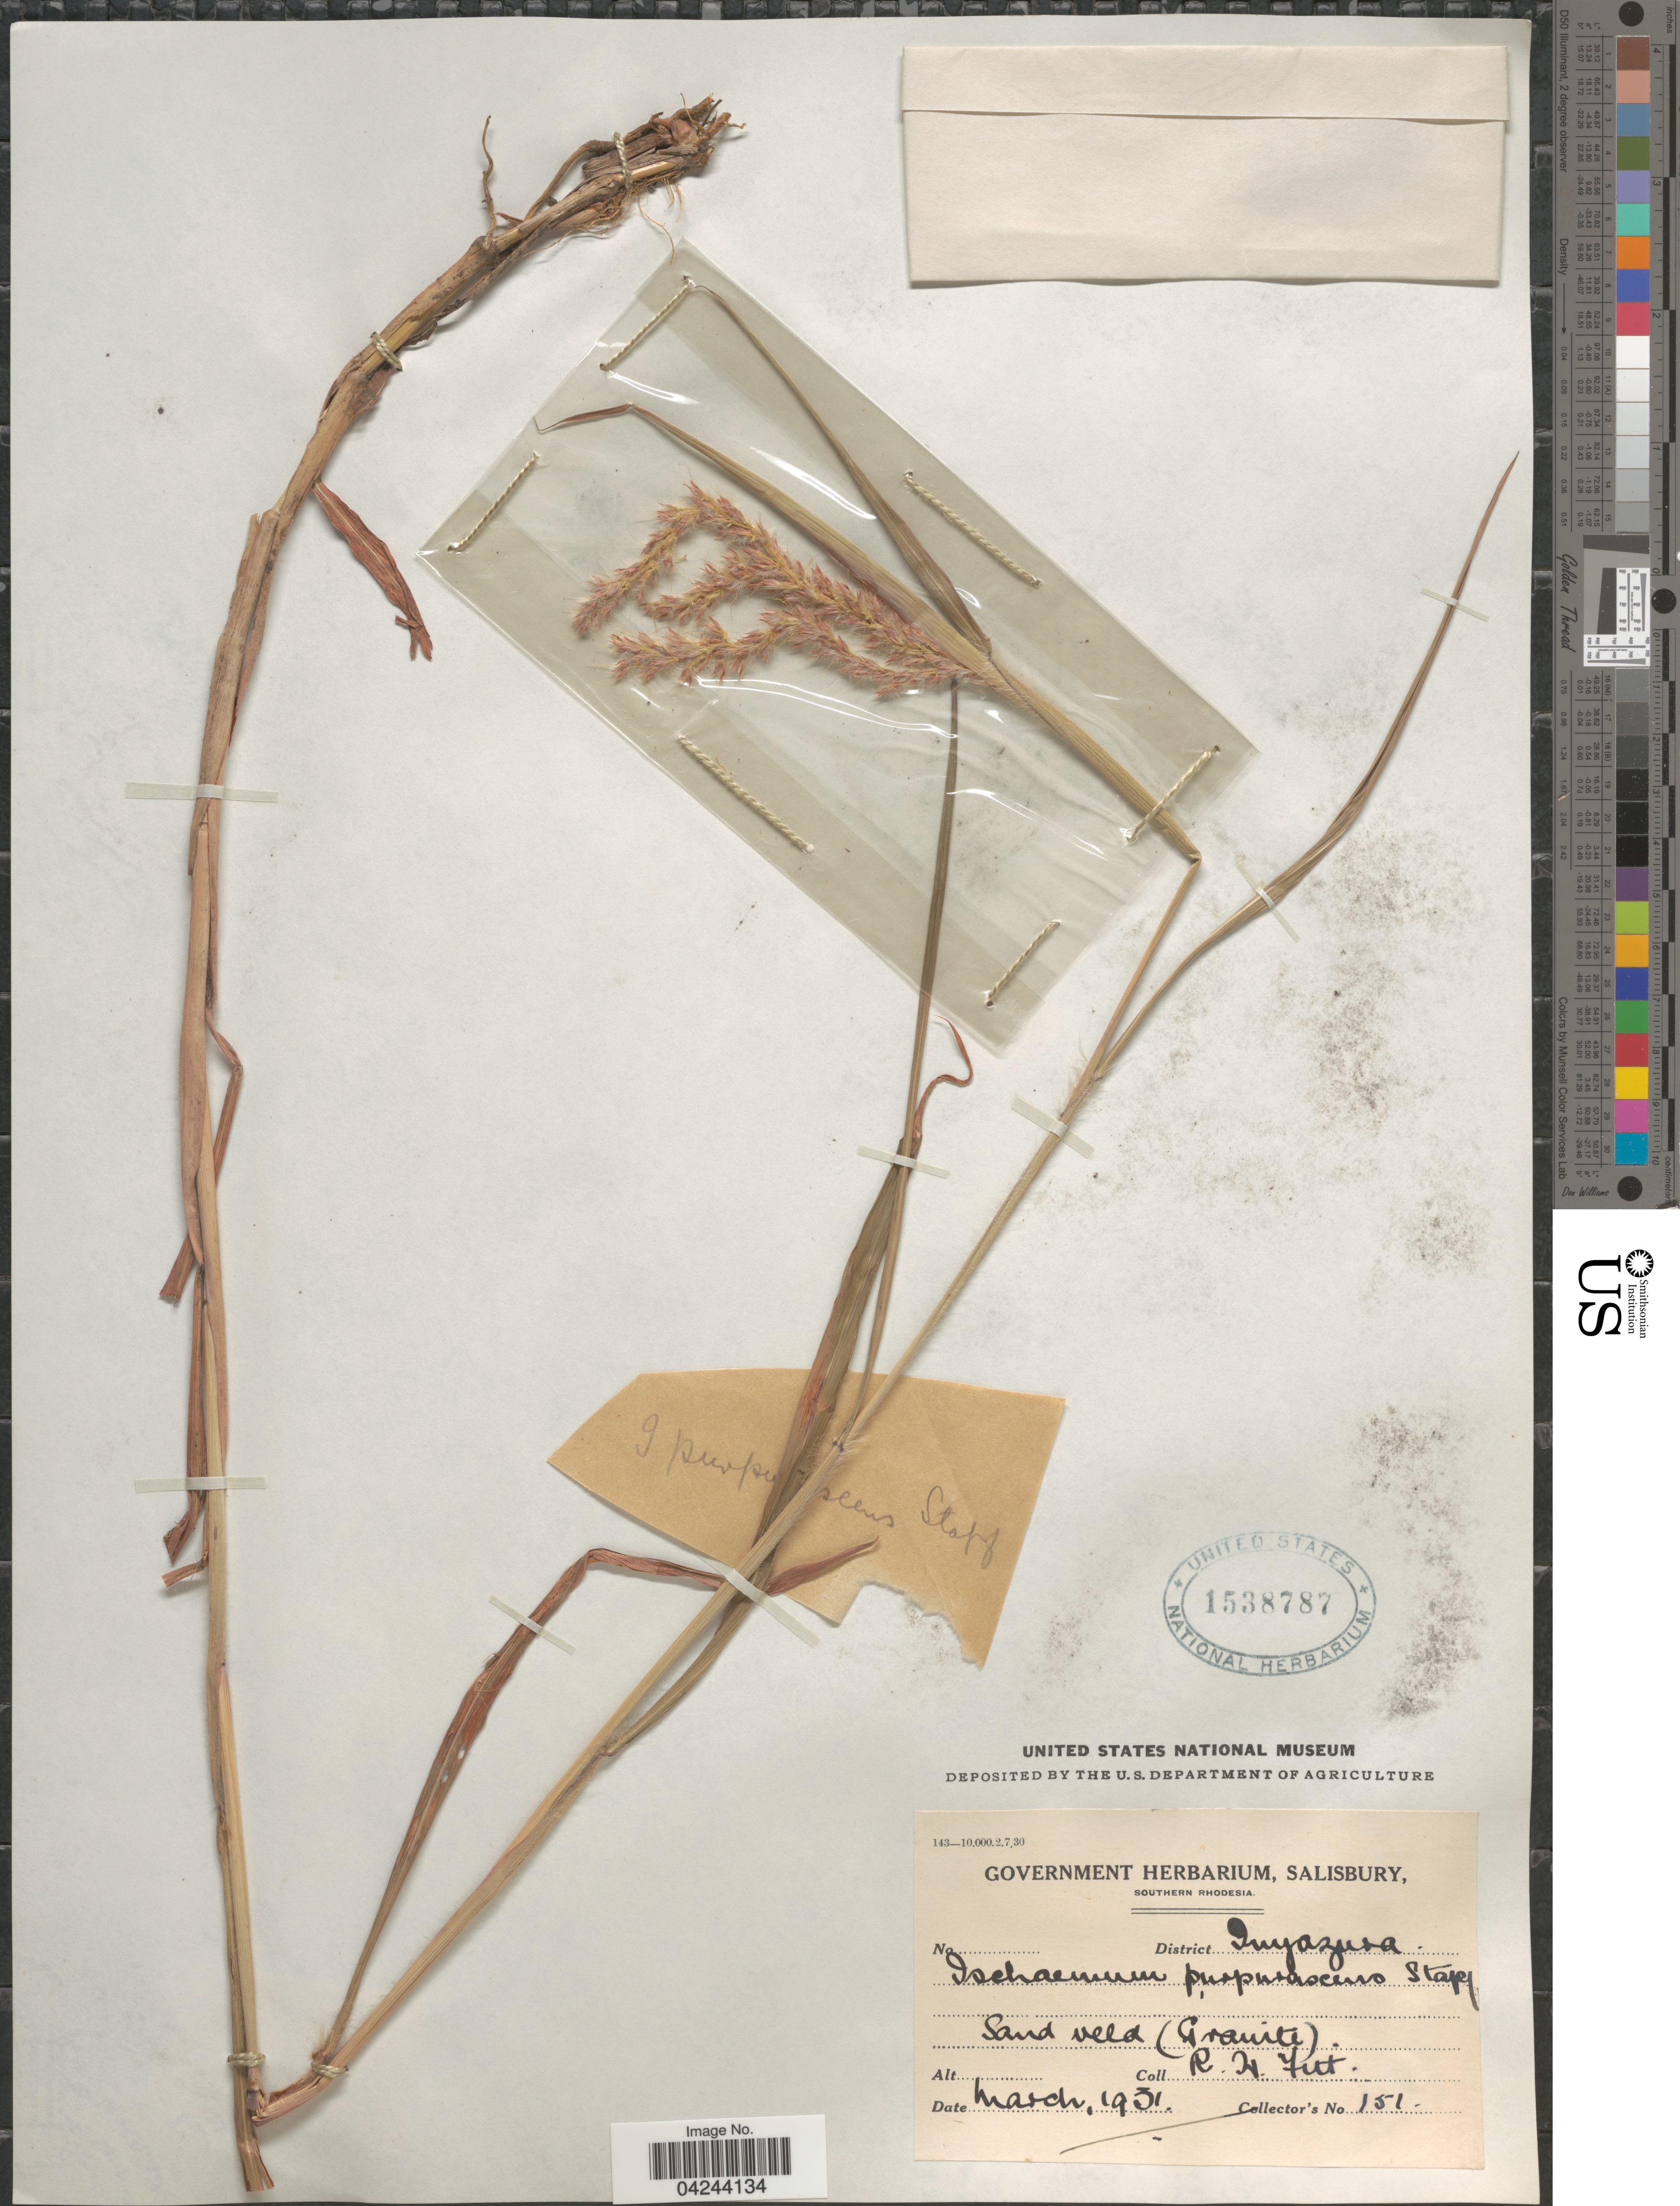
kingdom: Plantae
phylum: Tracheophyta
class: Liliopsida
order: Poales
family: Poaceae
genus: Ischaemum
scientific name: Ischaemum polystachyum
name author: J. Presl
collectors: R. Fitt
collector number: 151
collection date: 1931-03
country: Zimbabwe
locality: District Inyazura.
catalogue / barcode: US 1538787